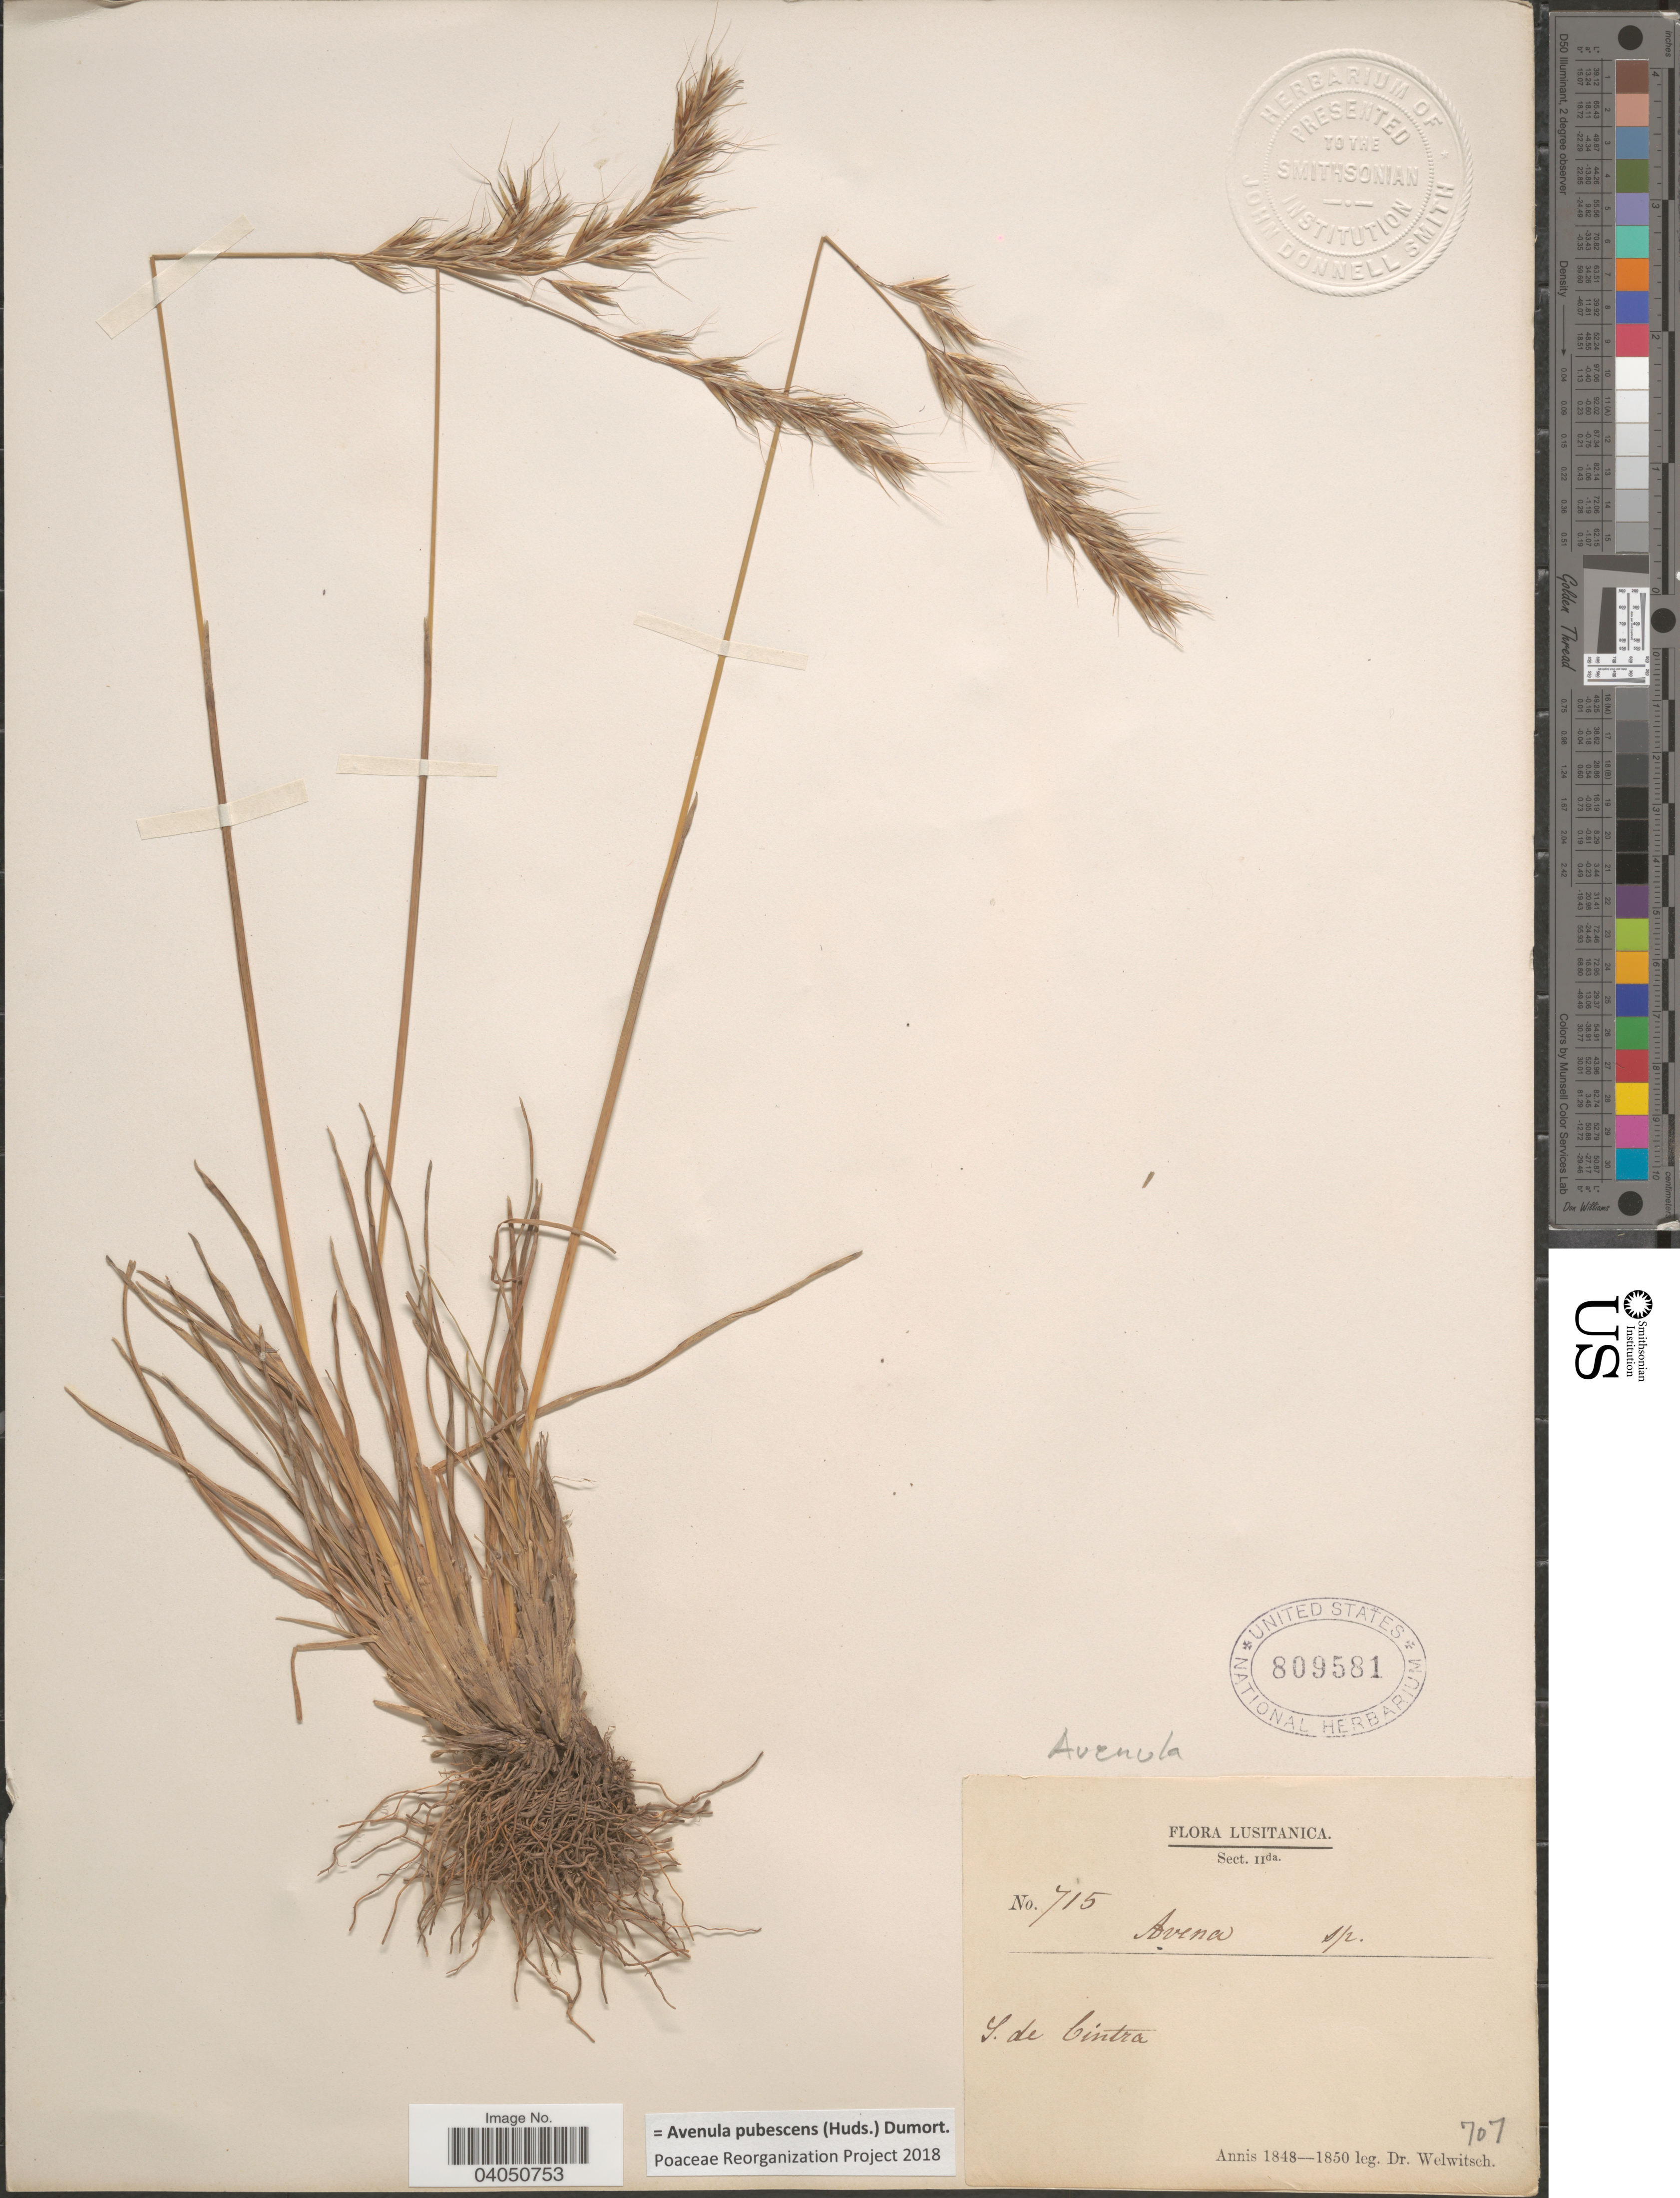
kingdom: Plantae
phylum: Tracheophyta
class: Liliopsida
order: Poales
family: Poaceae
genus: Avenula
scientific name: Avenula pubescens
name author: (Huds.) Dumort.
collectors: -. Welwitsch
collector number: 715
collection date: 1848/1850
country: Portugal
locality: Lusitanica. S. de Cintra.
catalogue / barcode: US 809581